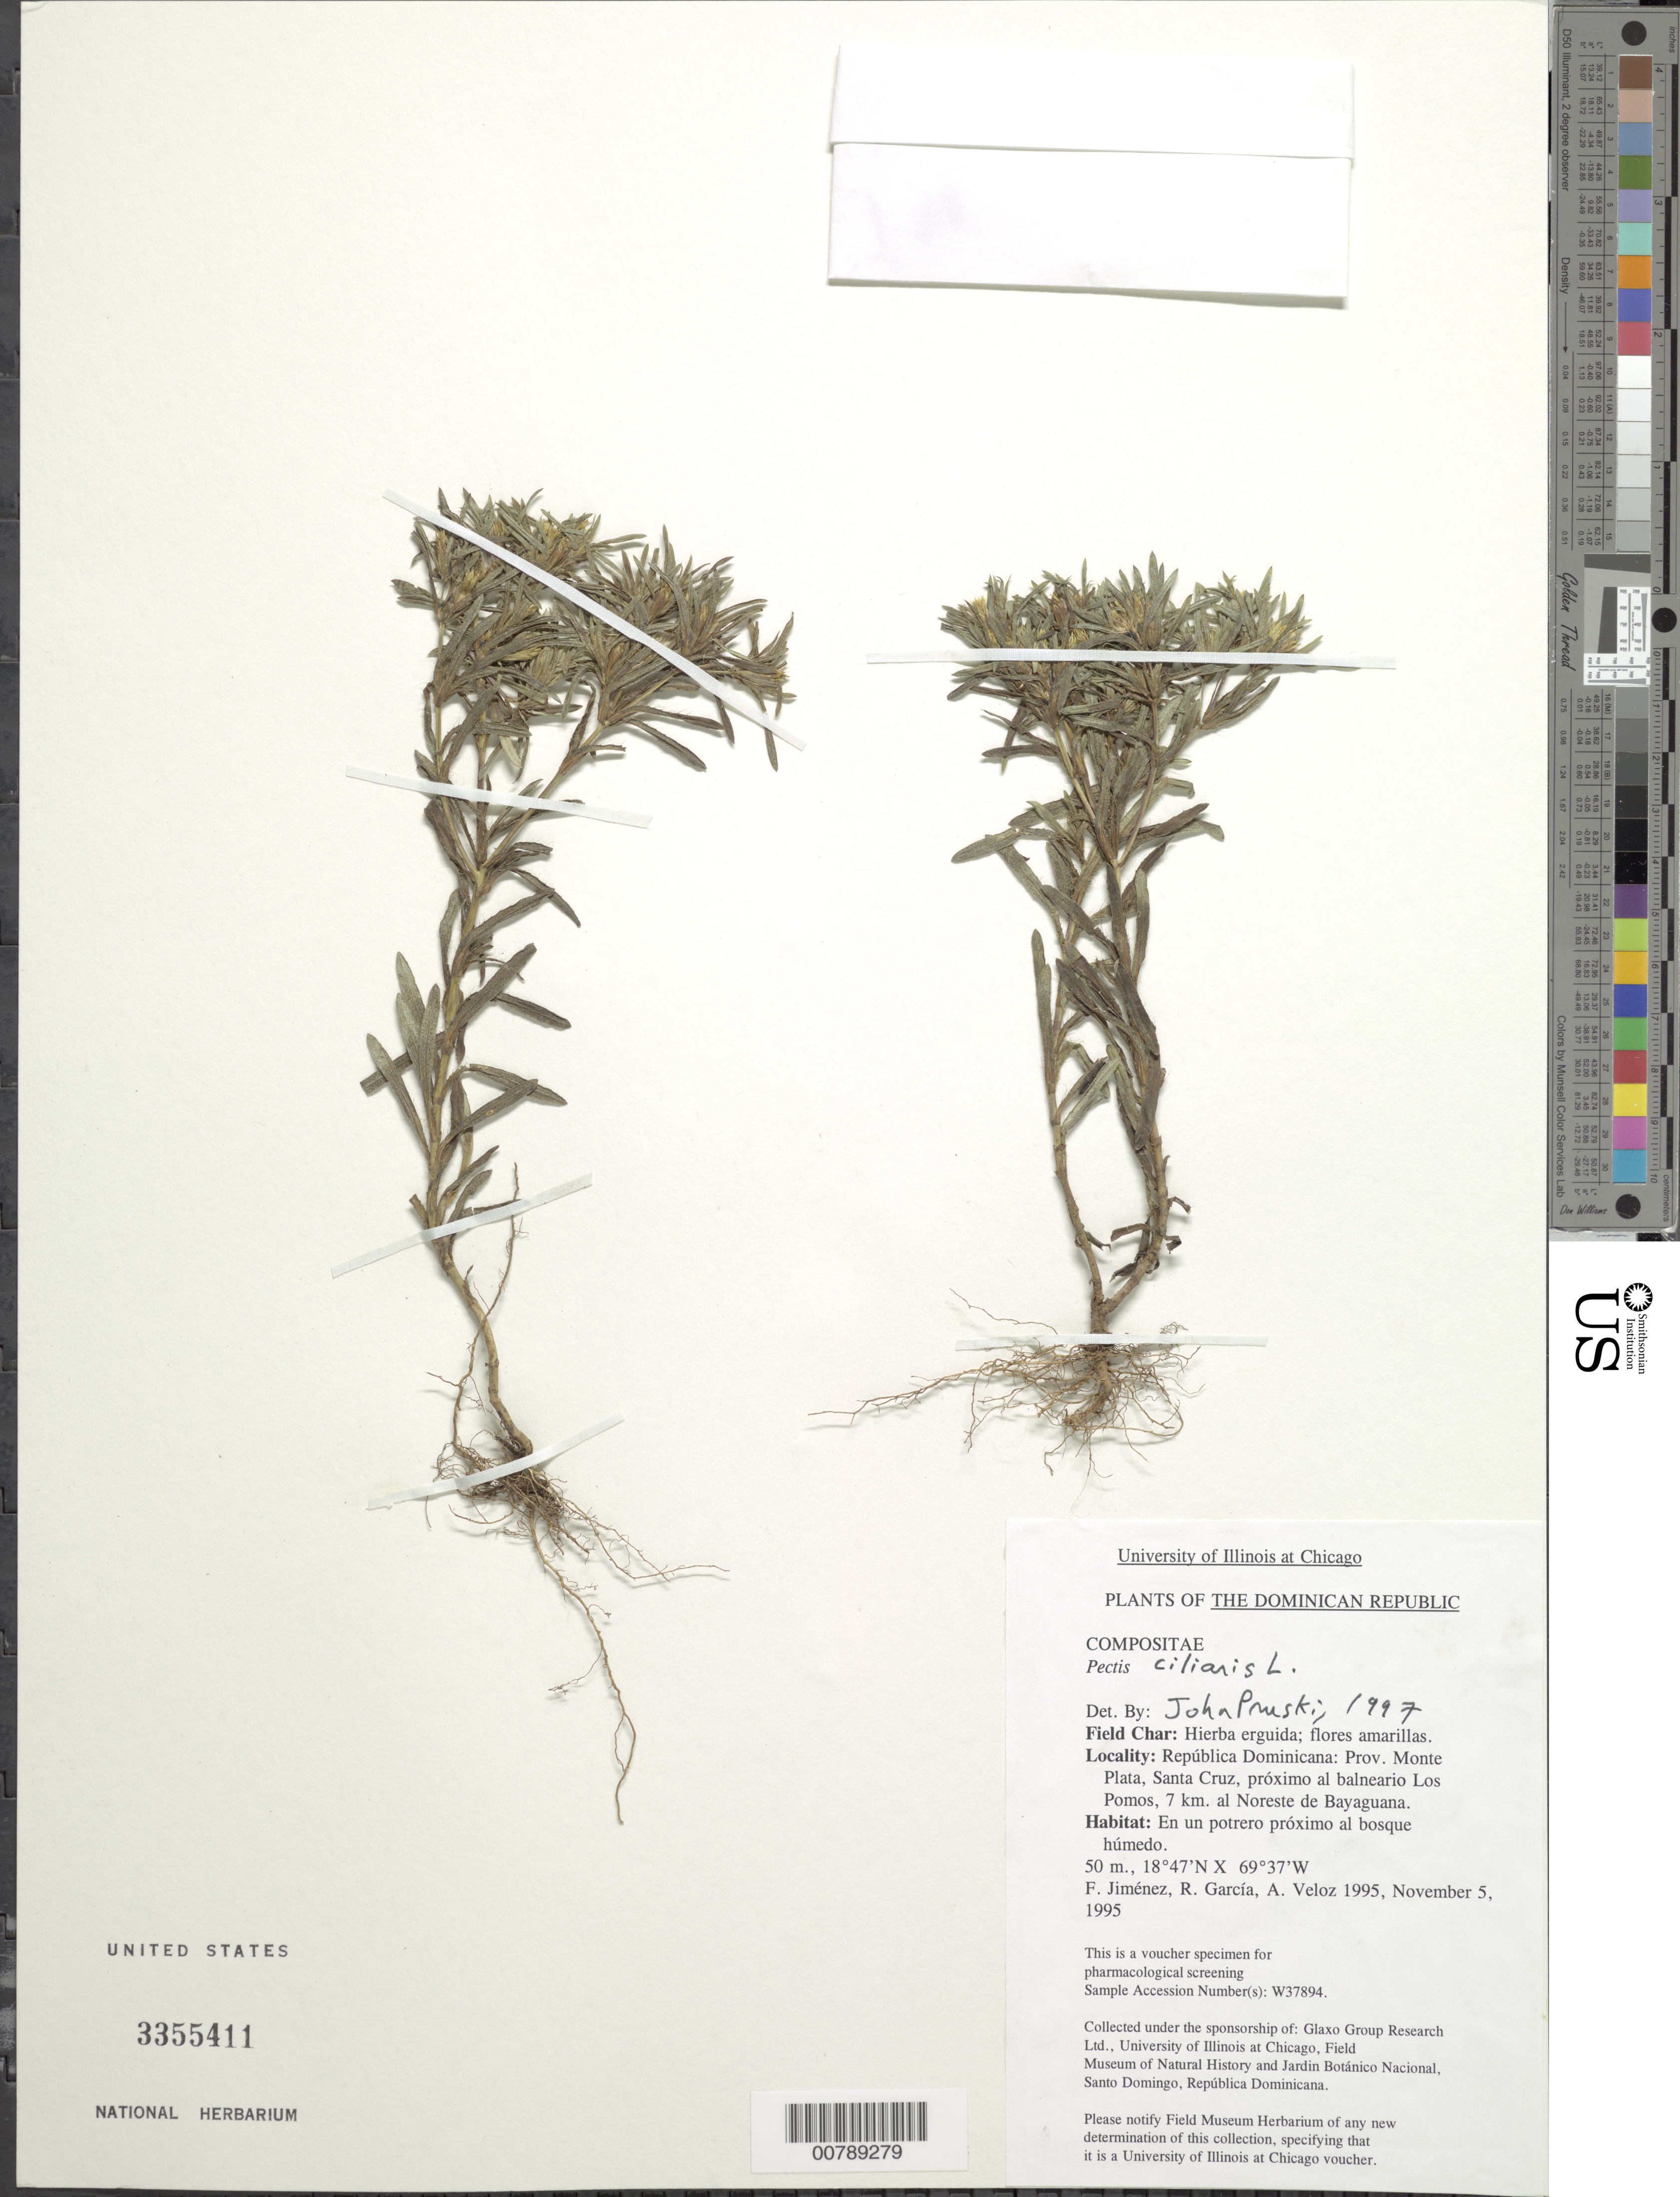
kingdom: Plantae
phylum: Tracheophyta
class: Magnoliopsida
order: Asterales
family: Asteraceae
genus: Pectis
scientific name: Pectis ciliaris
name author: L.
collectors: F. Jiménez, R. G. García & A. Veloz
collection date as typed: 05 Nov 1995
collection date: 1995-11-05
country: Dominican Republic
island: Hispaniola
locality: Prov. Monte Plata, Santa Cruz, próximo al balneario Los Pomos, 7 km al NE de Bayaguana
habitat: Potrero próximo al bosque húmedo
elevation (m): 50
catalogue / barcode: US 3355411